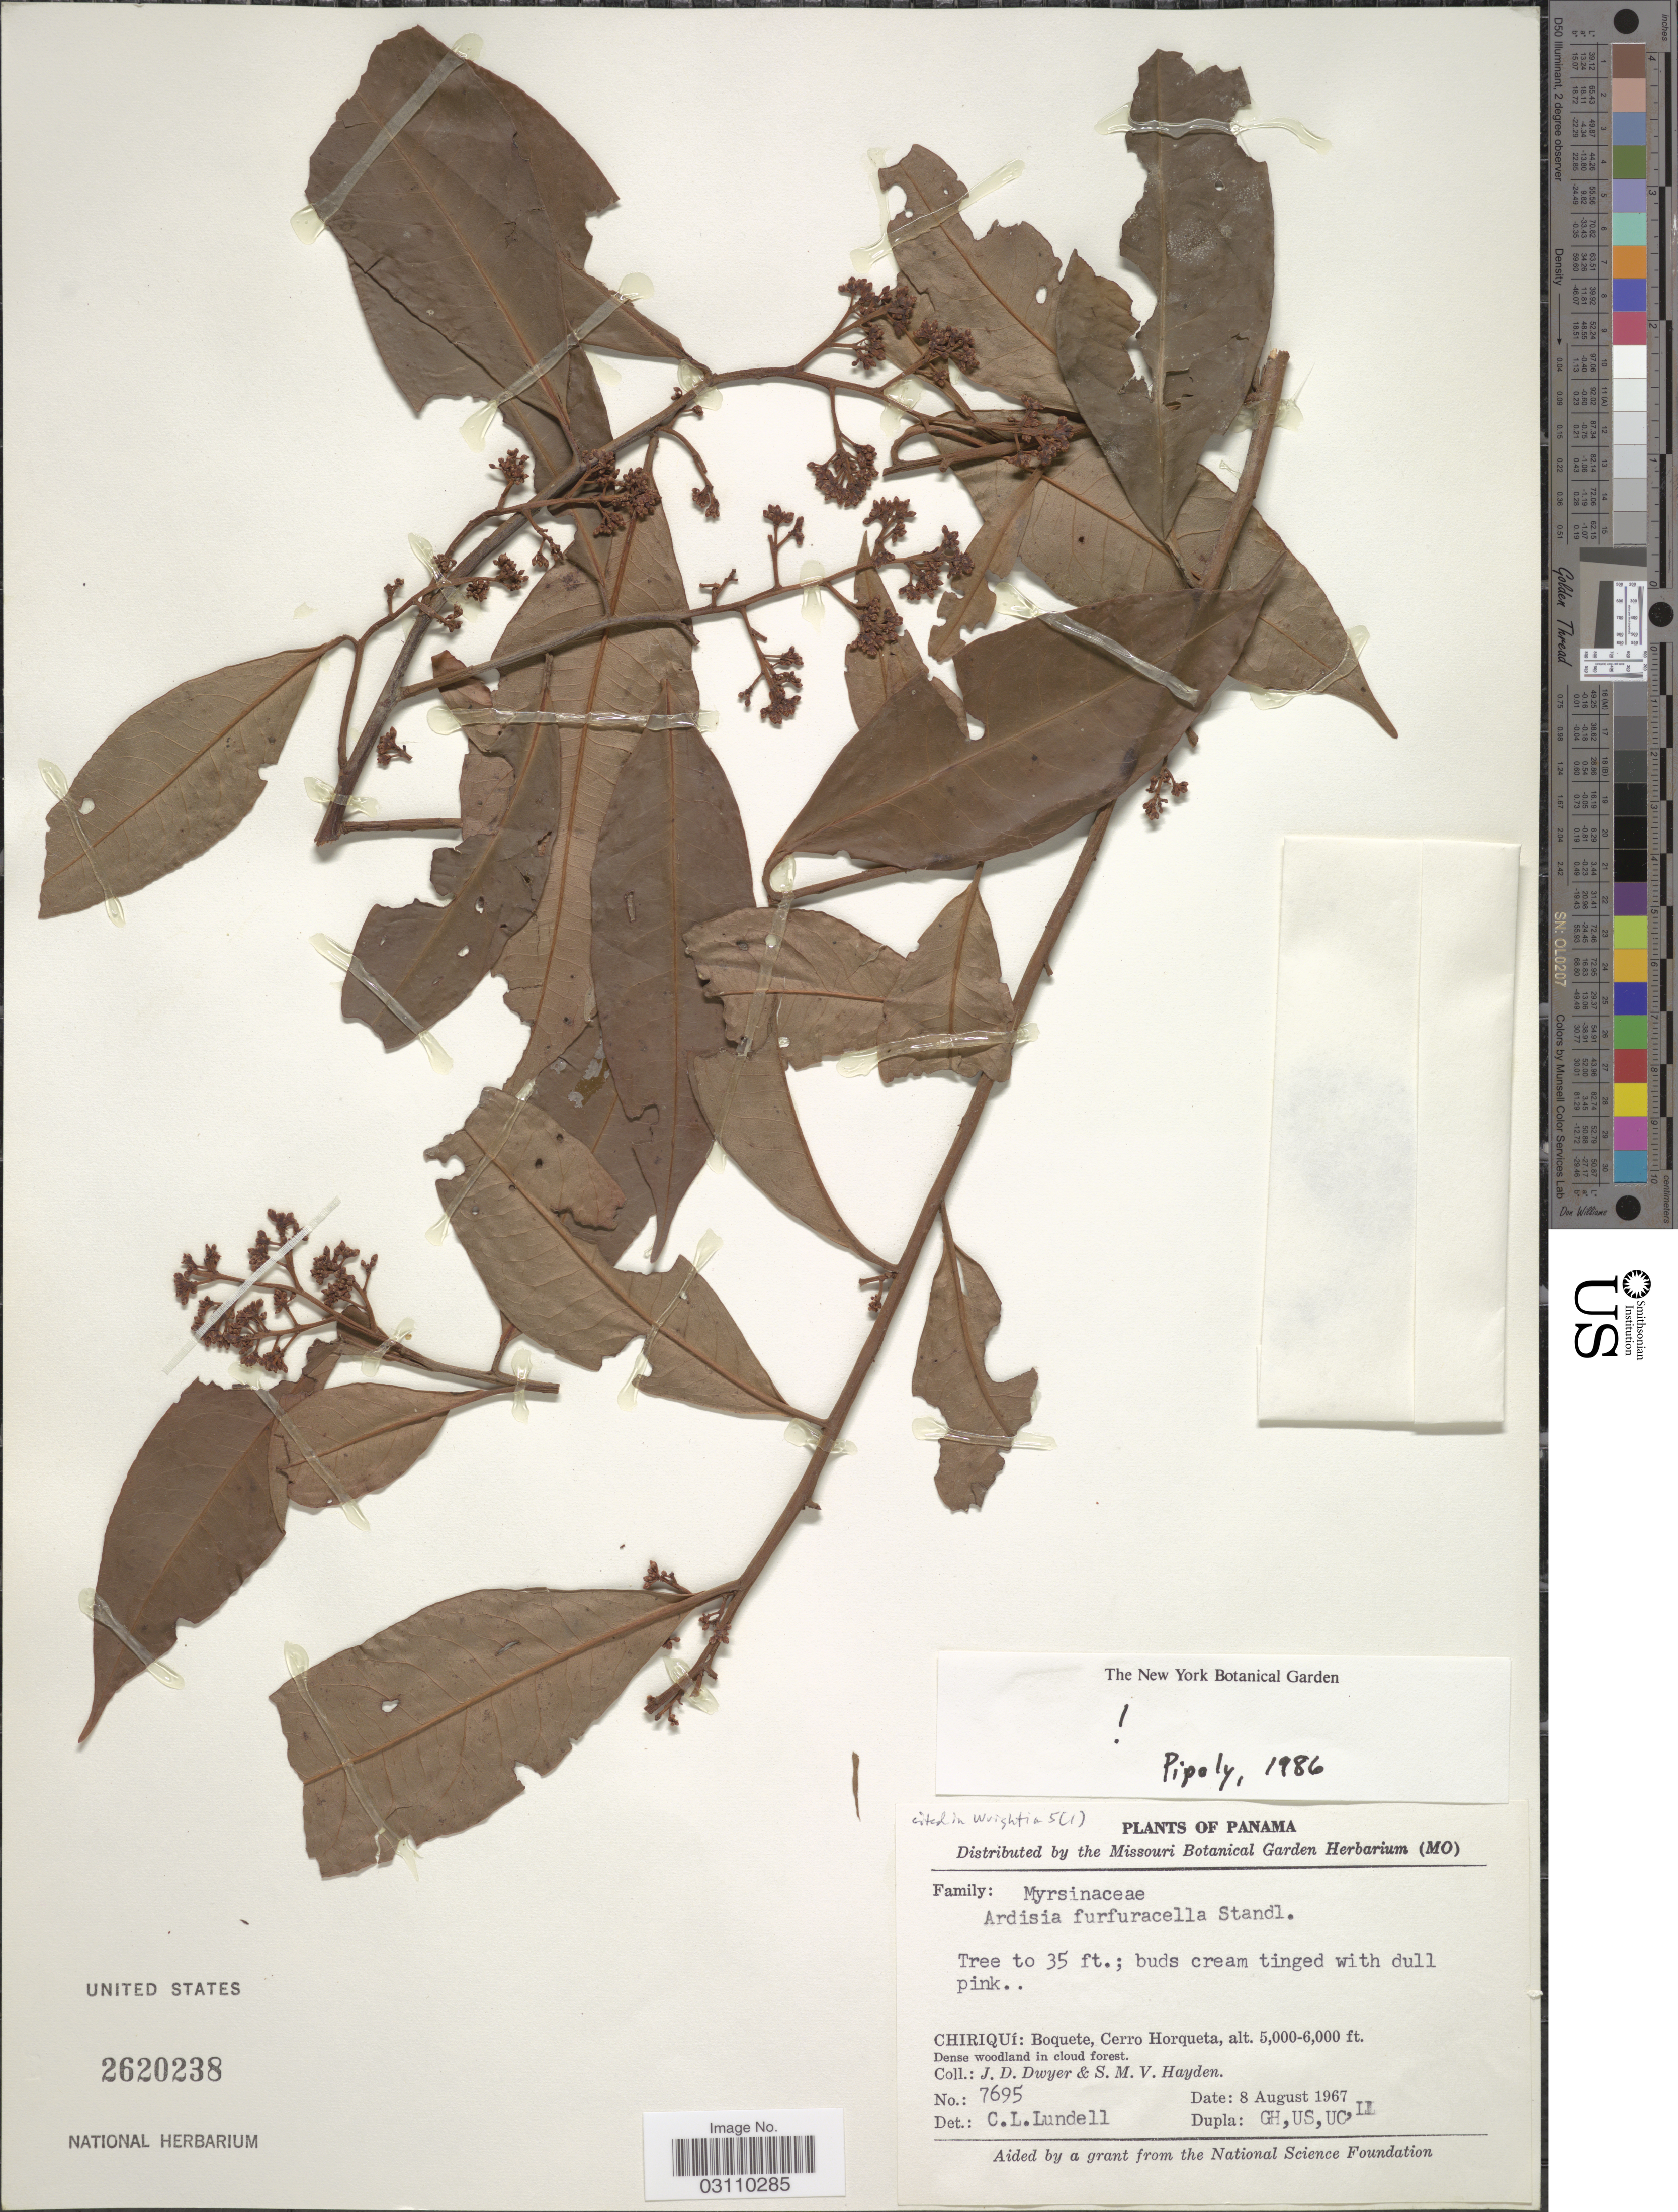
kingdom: Plantae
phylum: Tracheophyta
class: Magnoliopsida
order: Ericales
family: Primulaceae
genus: Ardisia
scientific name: Ardisia furfuracella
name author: Standl.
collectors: J. D. Dwyer & S. M. Hayden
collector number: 7695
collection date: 1967-08-08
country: Panama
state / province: Chiriqui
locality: Boquete, Cerro Horqueta.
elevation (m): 1524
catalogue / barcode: US 2620238